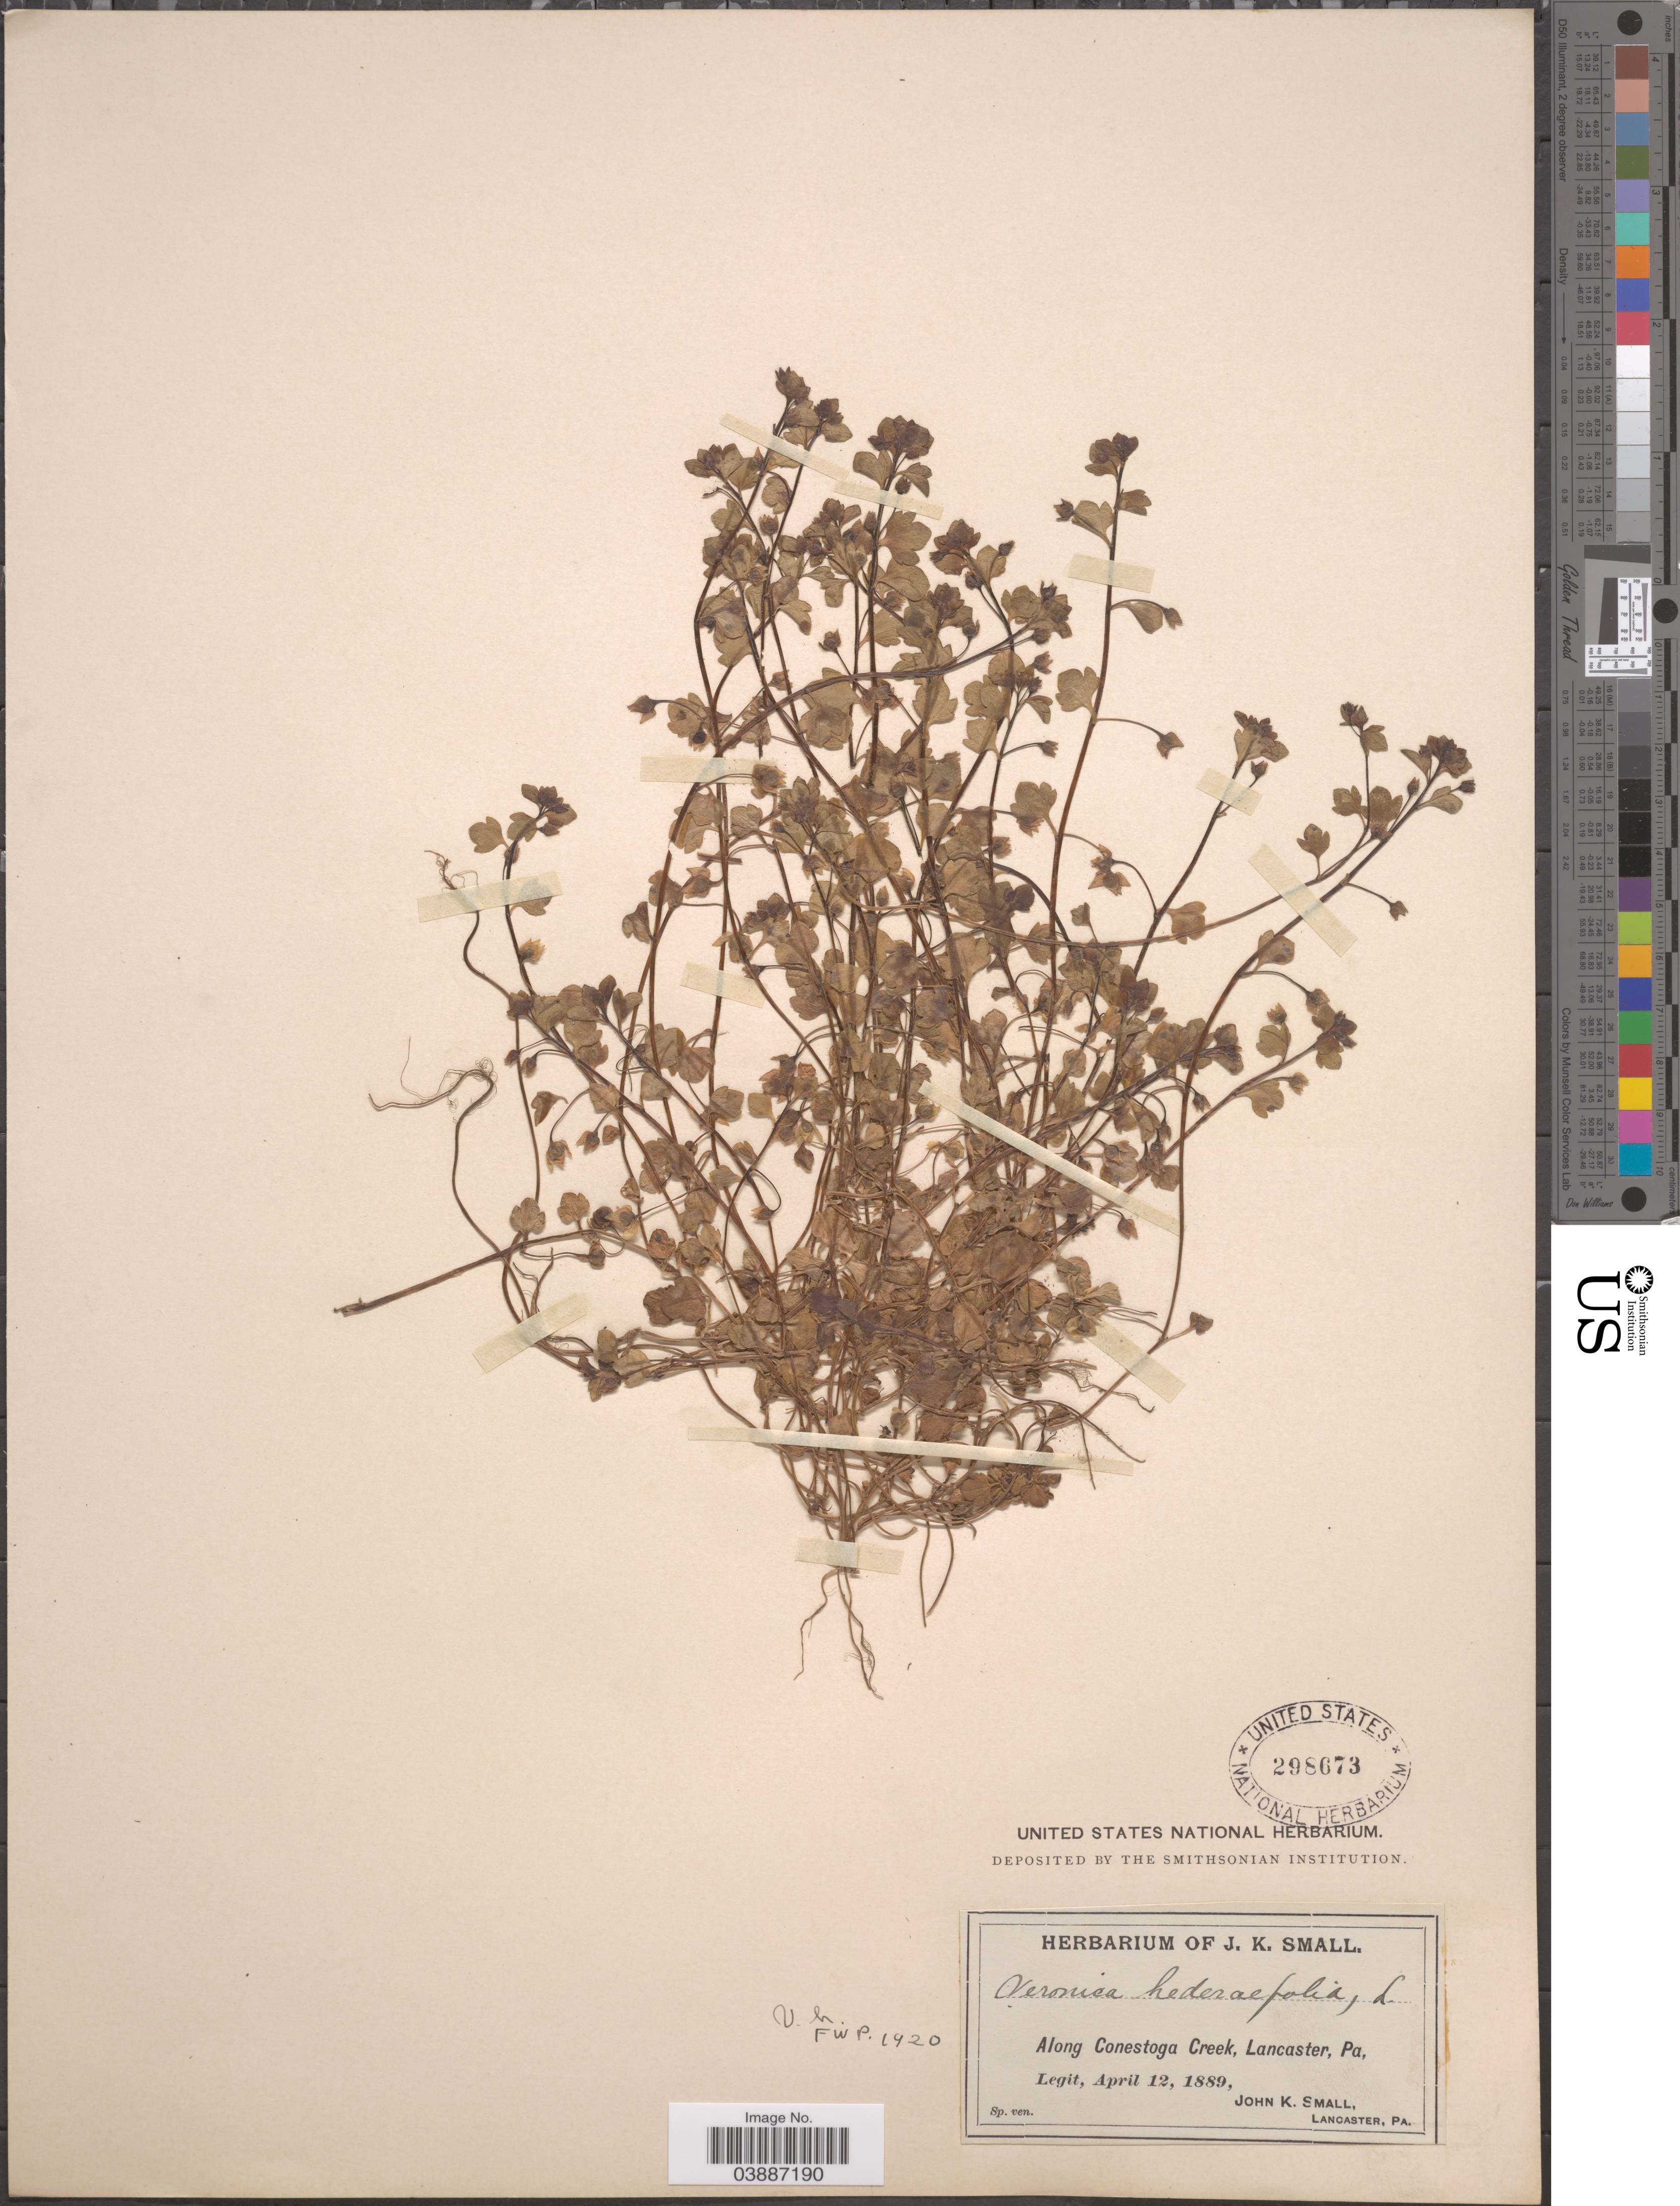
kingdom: Plantae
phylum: Tracheophyta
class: Magnoliopsida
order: Lamiales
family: Plantaginaceae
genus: Veronica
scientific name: Veronica hederifolia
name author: L.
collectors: J. K. Small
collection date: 1889-04-12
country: United States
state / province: Pennsylvania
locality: Along Conestoga Creek, Lancaster.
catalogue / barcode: US 298673